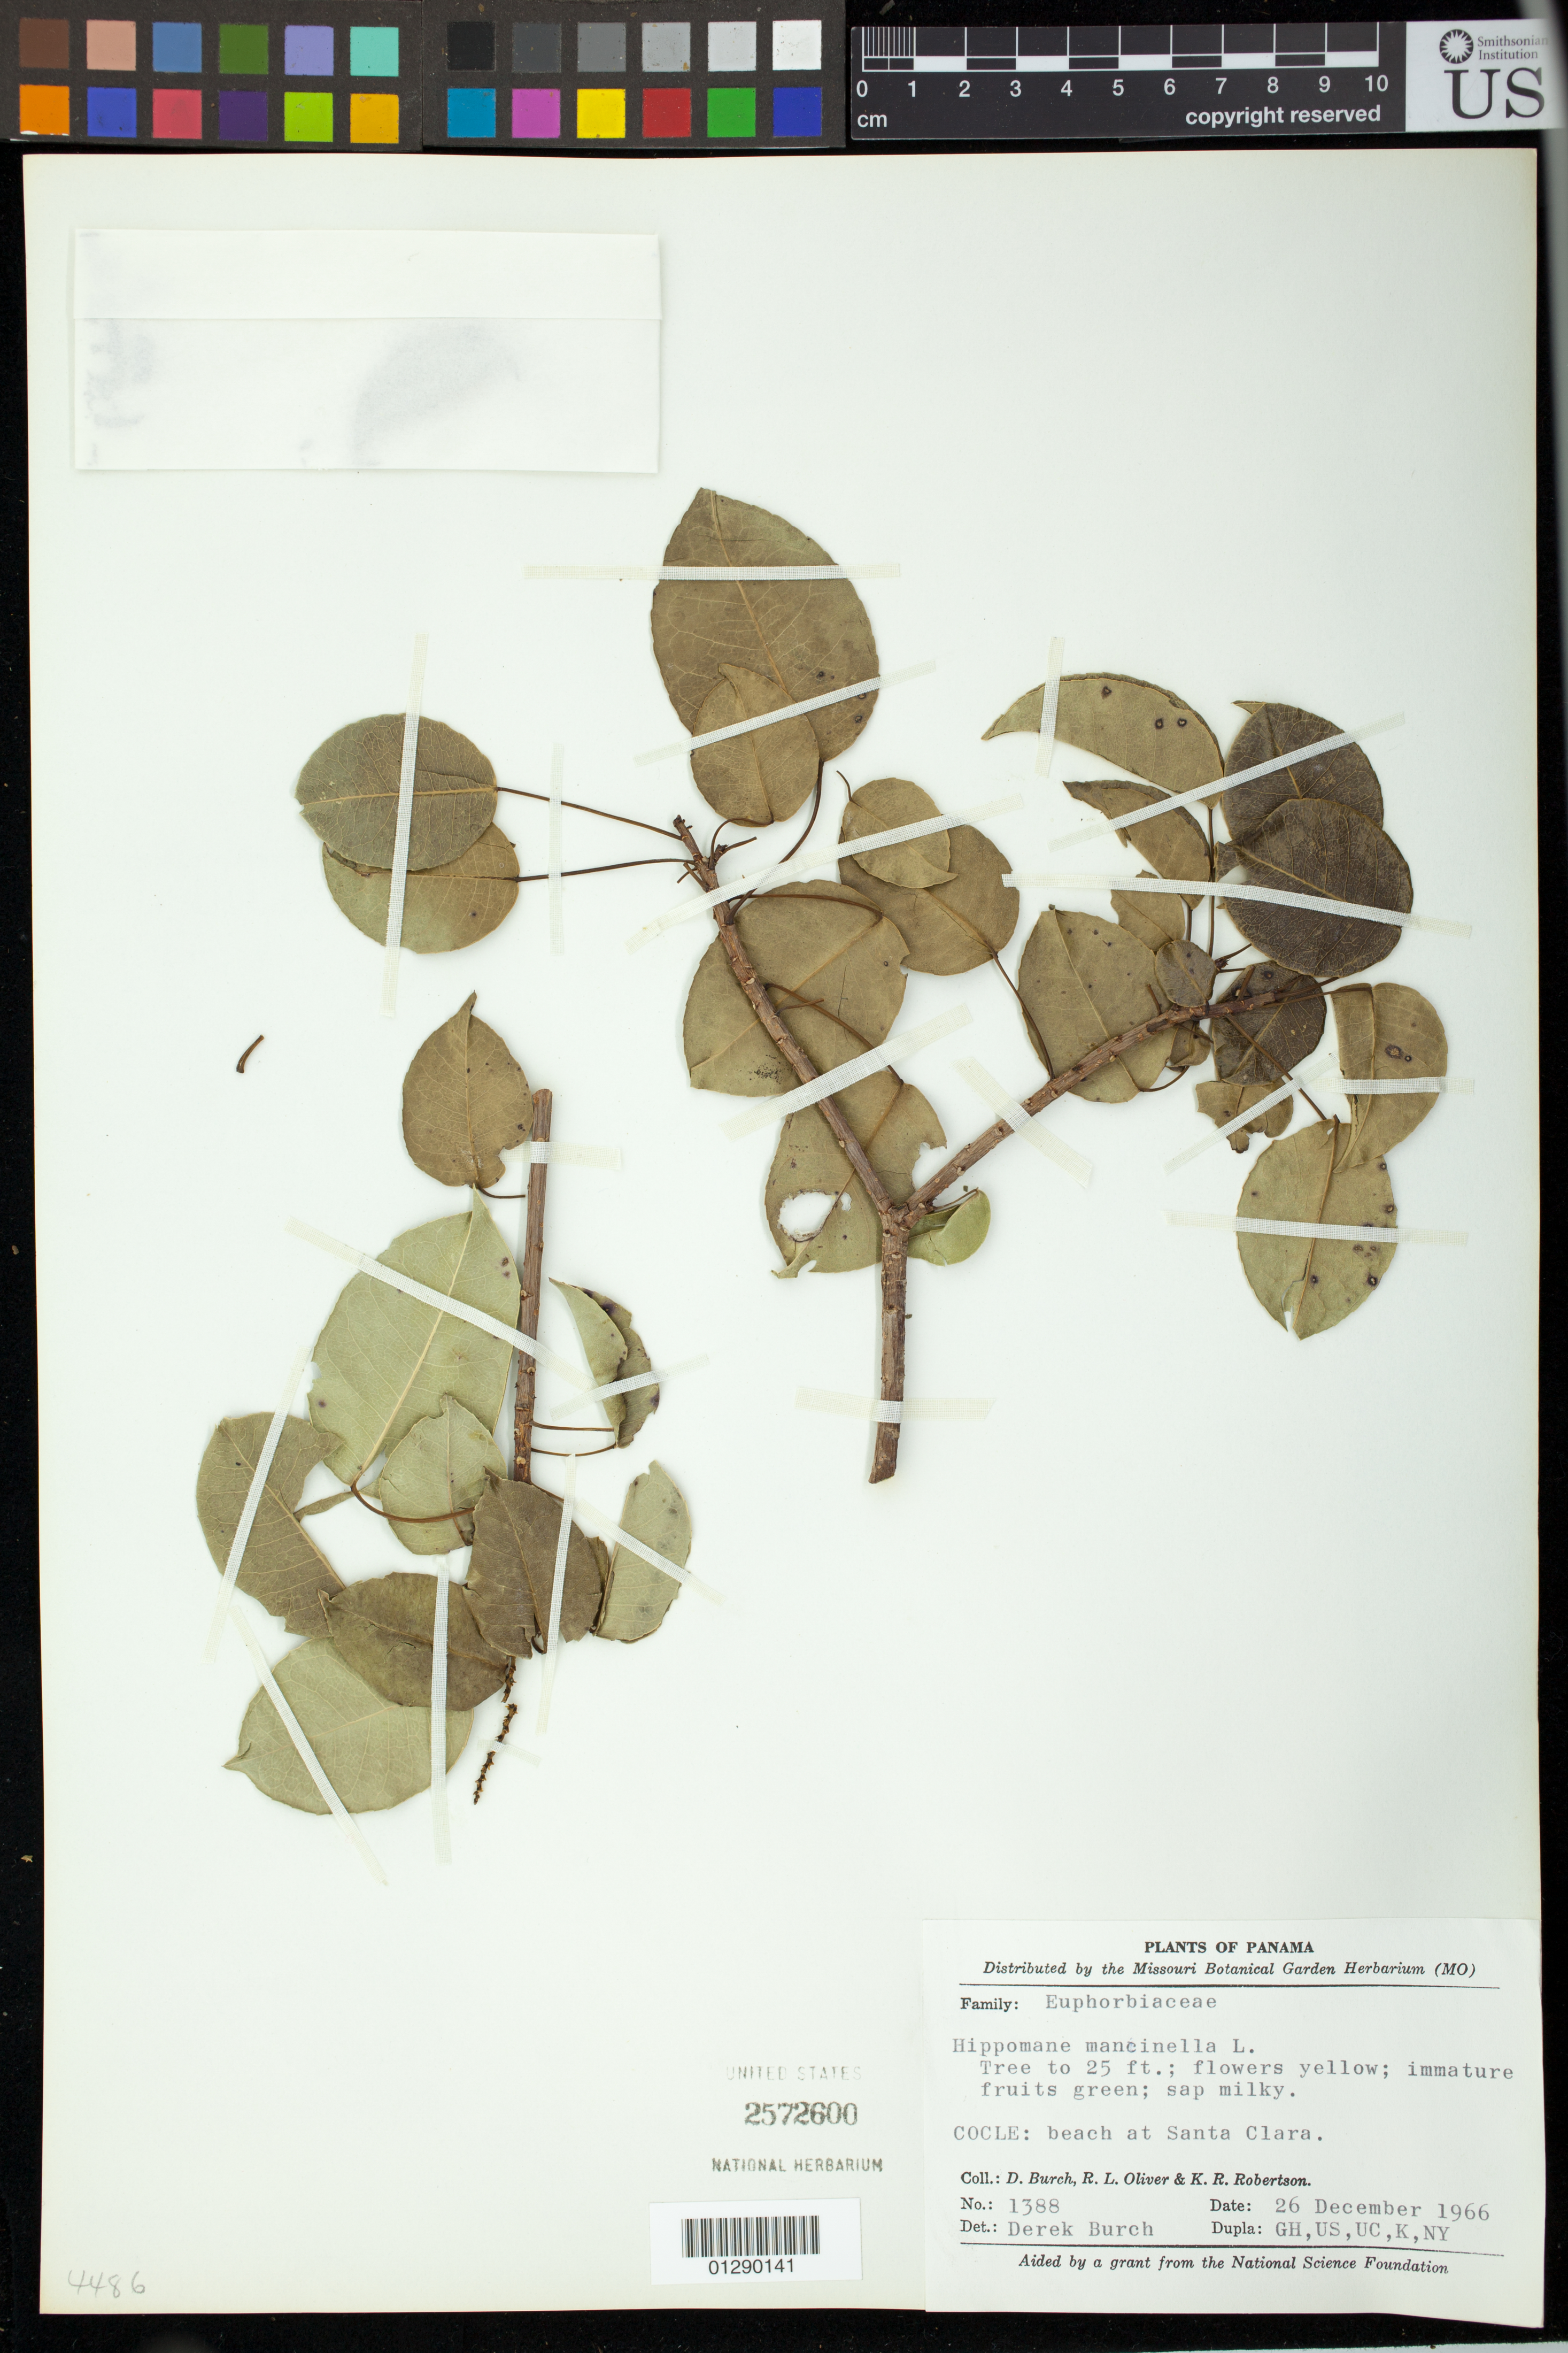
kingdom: Plantae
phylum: Tracheophyta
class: Magnoliopsida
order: Malpighiales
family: Euphorbiaceae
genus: Hippomane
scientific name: Hippomane mancinella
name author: L.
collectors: D. Burch, R. L. Oliver & K. R. Robertson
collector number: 1388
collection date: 1966-12-26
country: Panama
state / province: Chiriqui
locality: beach at Santa Clara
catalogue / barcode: US 2572600